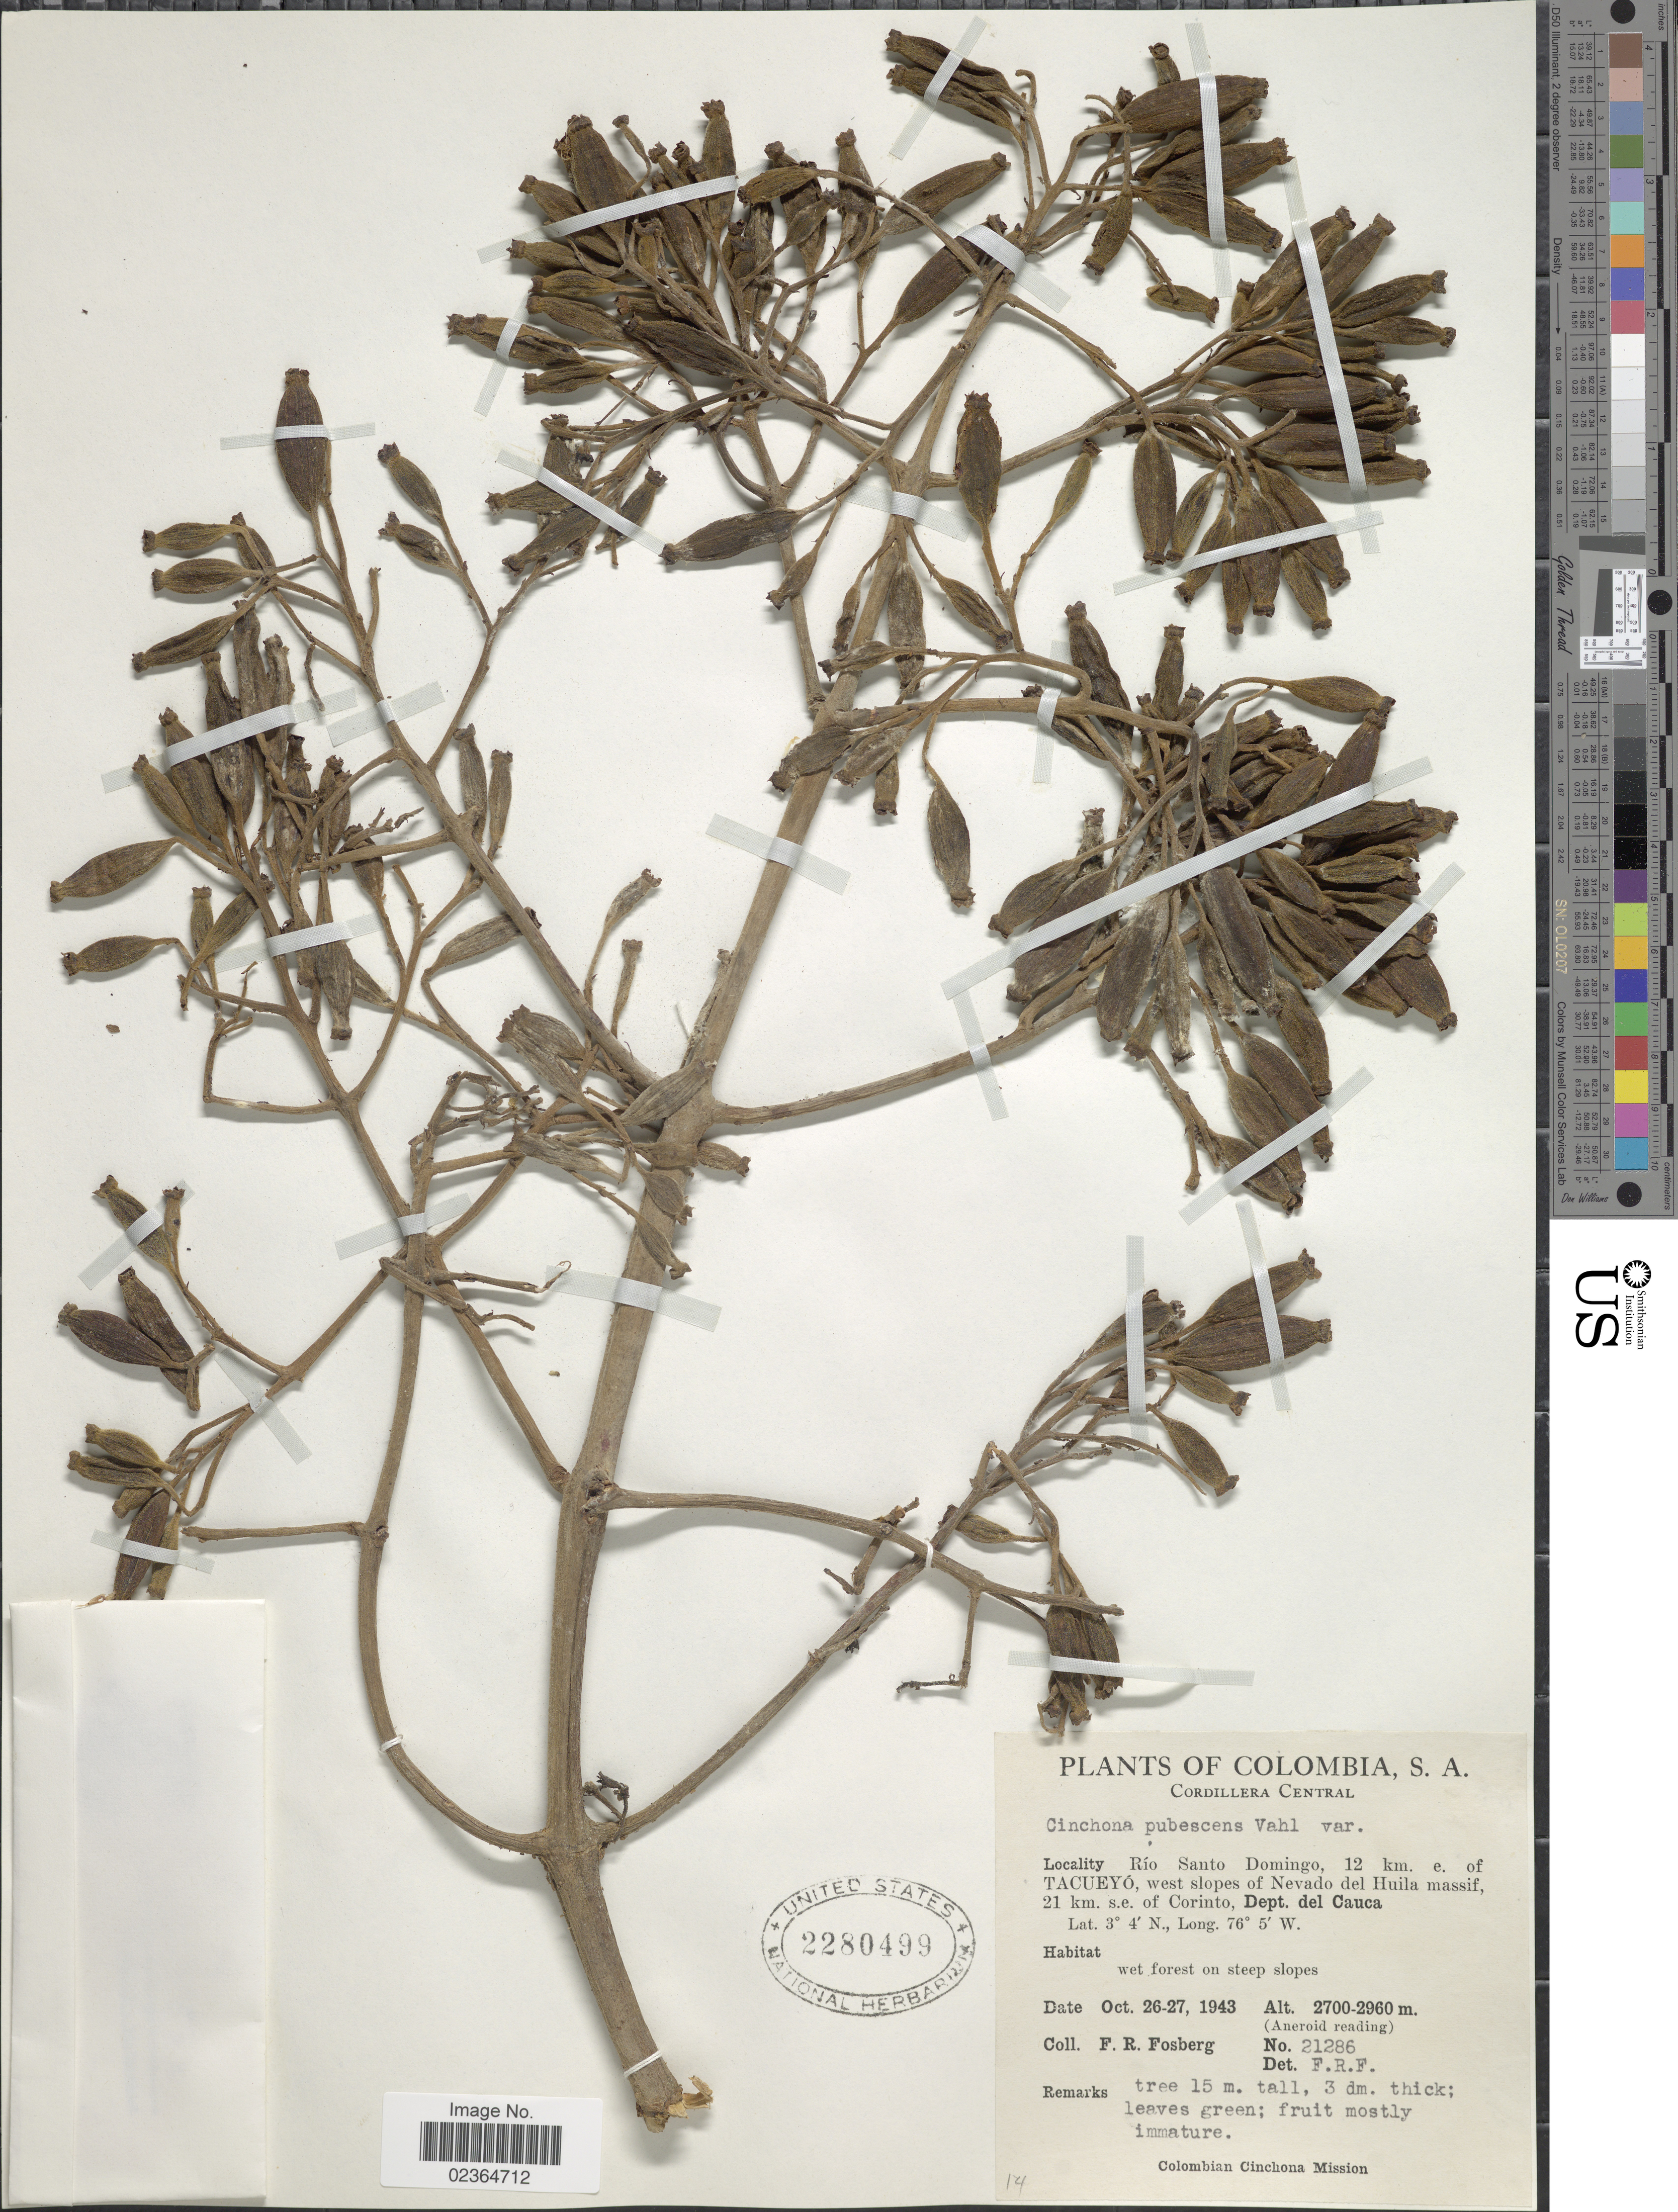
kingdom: Plantae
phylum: Tracheophyta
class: Magnoliopsida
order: Gentianales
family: Rubiaceae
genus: Cinchona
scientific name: Cinchona pubescens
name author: Vahl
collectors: F. R. Fosberg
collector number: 21286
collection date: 1943-10-26/1943-10-27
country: Colombia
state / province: Cauca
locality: Cordillera Central. Río Santo Domingo, 12 km. e. of Tacueyó, west slopes of Nevado del Huila massif, 21 km. s.e. of Corinto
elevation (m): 2700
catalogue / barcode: US 2280499